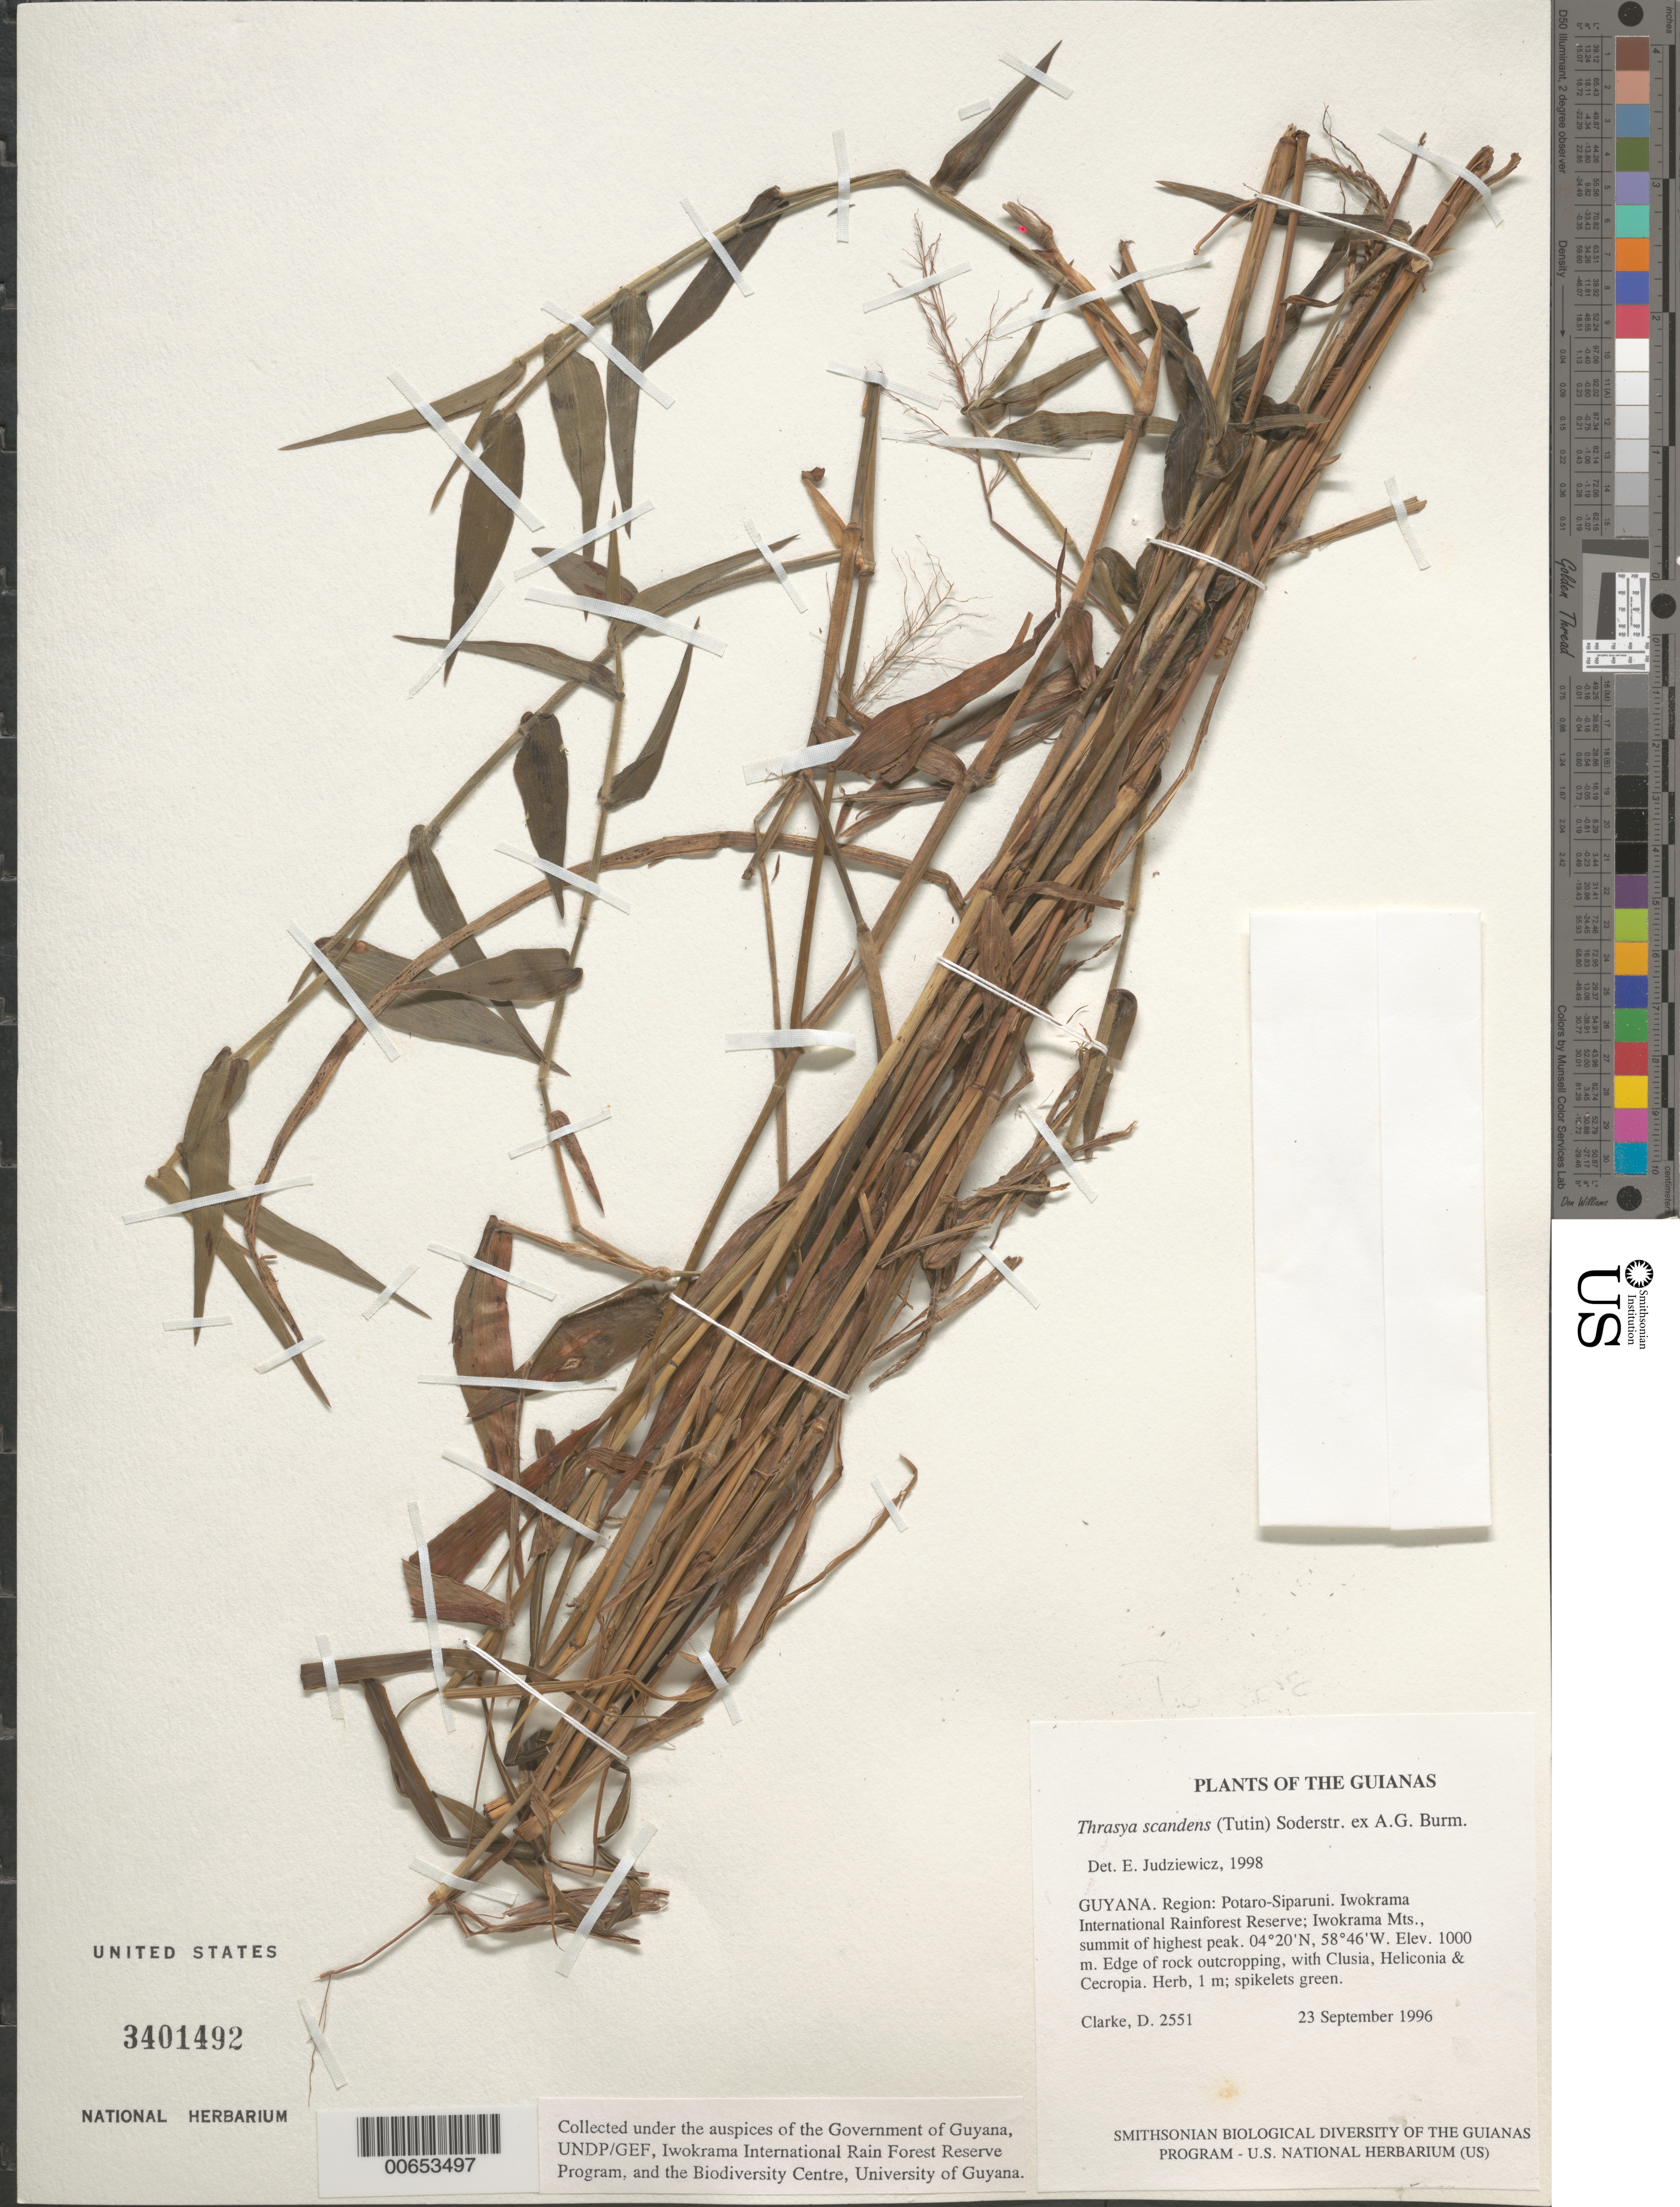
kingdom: Plantae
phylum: Tracheophyta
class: Liliopsida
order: Poales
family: Poaceae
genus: Thrasya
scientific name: Thrasya scandens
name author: (Tutin) Soderstr. ex A.G. Burm.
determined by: Judziewicz, E. J.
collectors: H. D. Clarke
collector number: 2551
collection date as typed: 23 September 1996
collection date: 1996-09-23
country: Guyana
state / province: Potaro-Siparuni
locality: Iwokrama International Rainforest Reserve; Iwokrama Mts., summit of highest peak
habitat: Edge of rock outcropping, with Clusia, Heliconia & Cecropia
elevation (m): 1000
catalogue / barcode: US 3401492